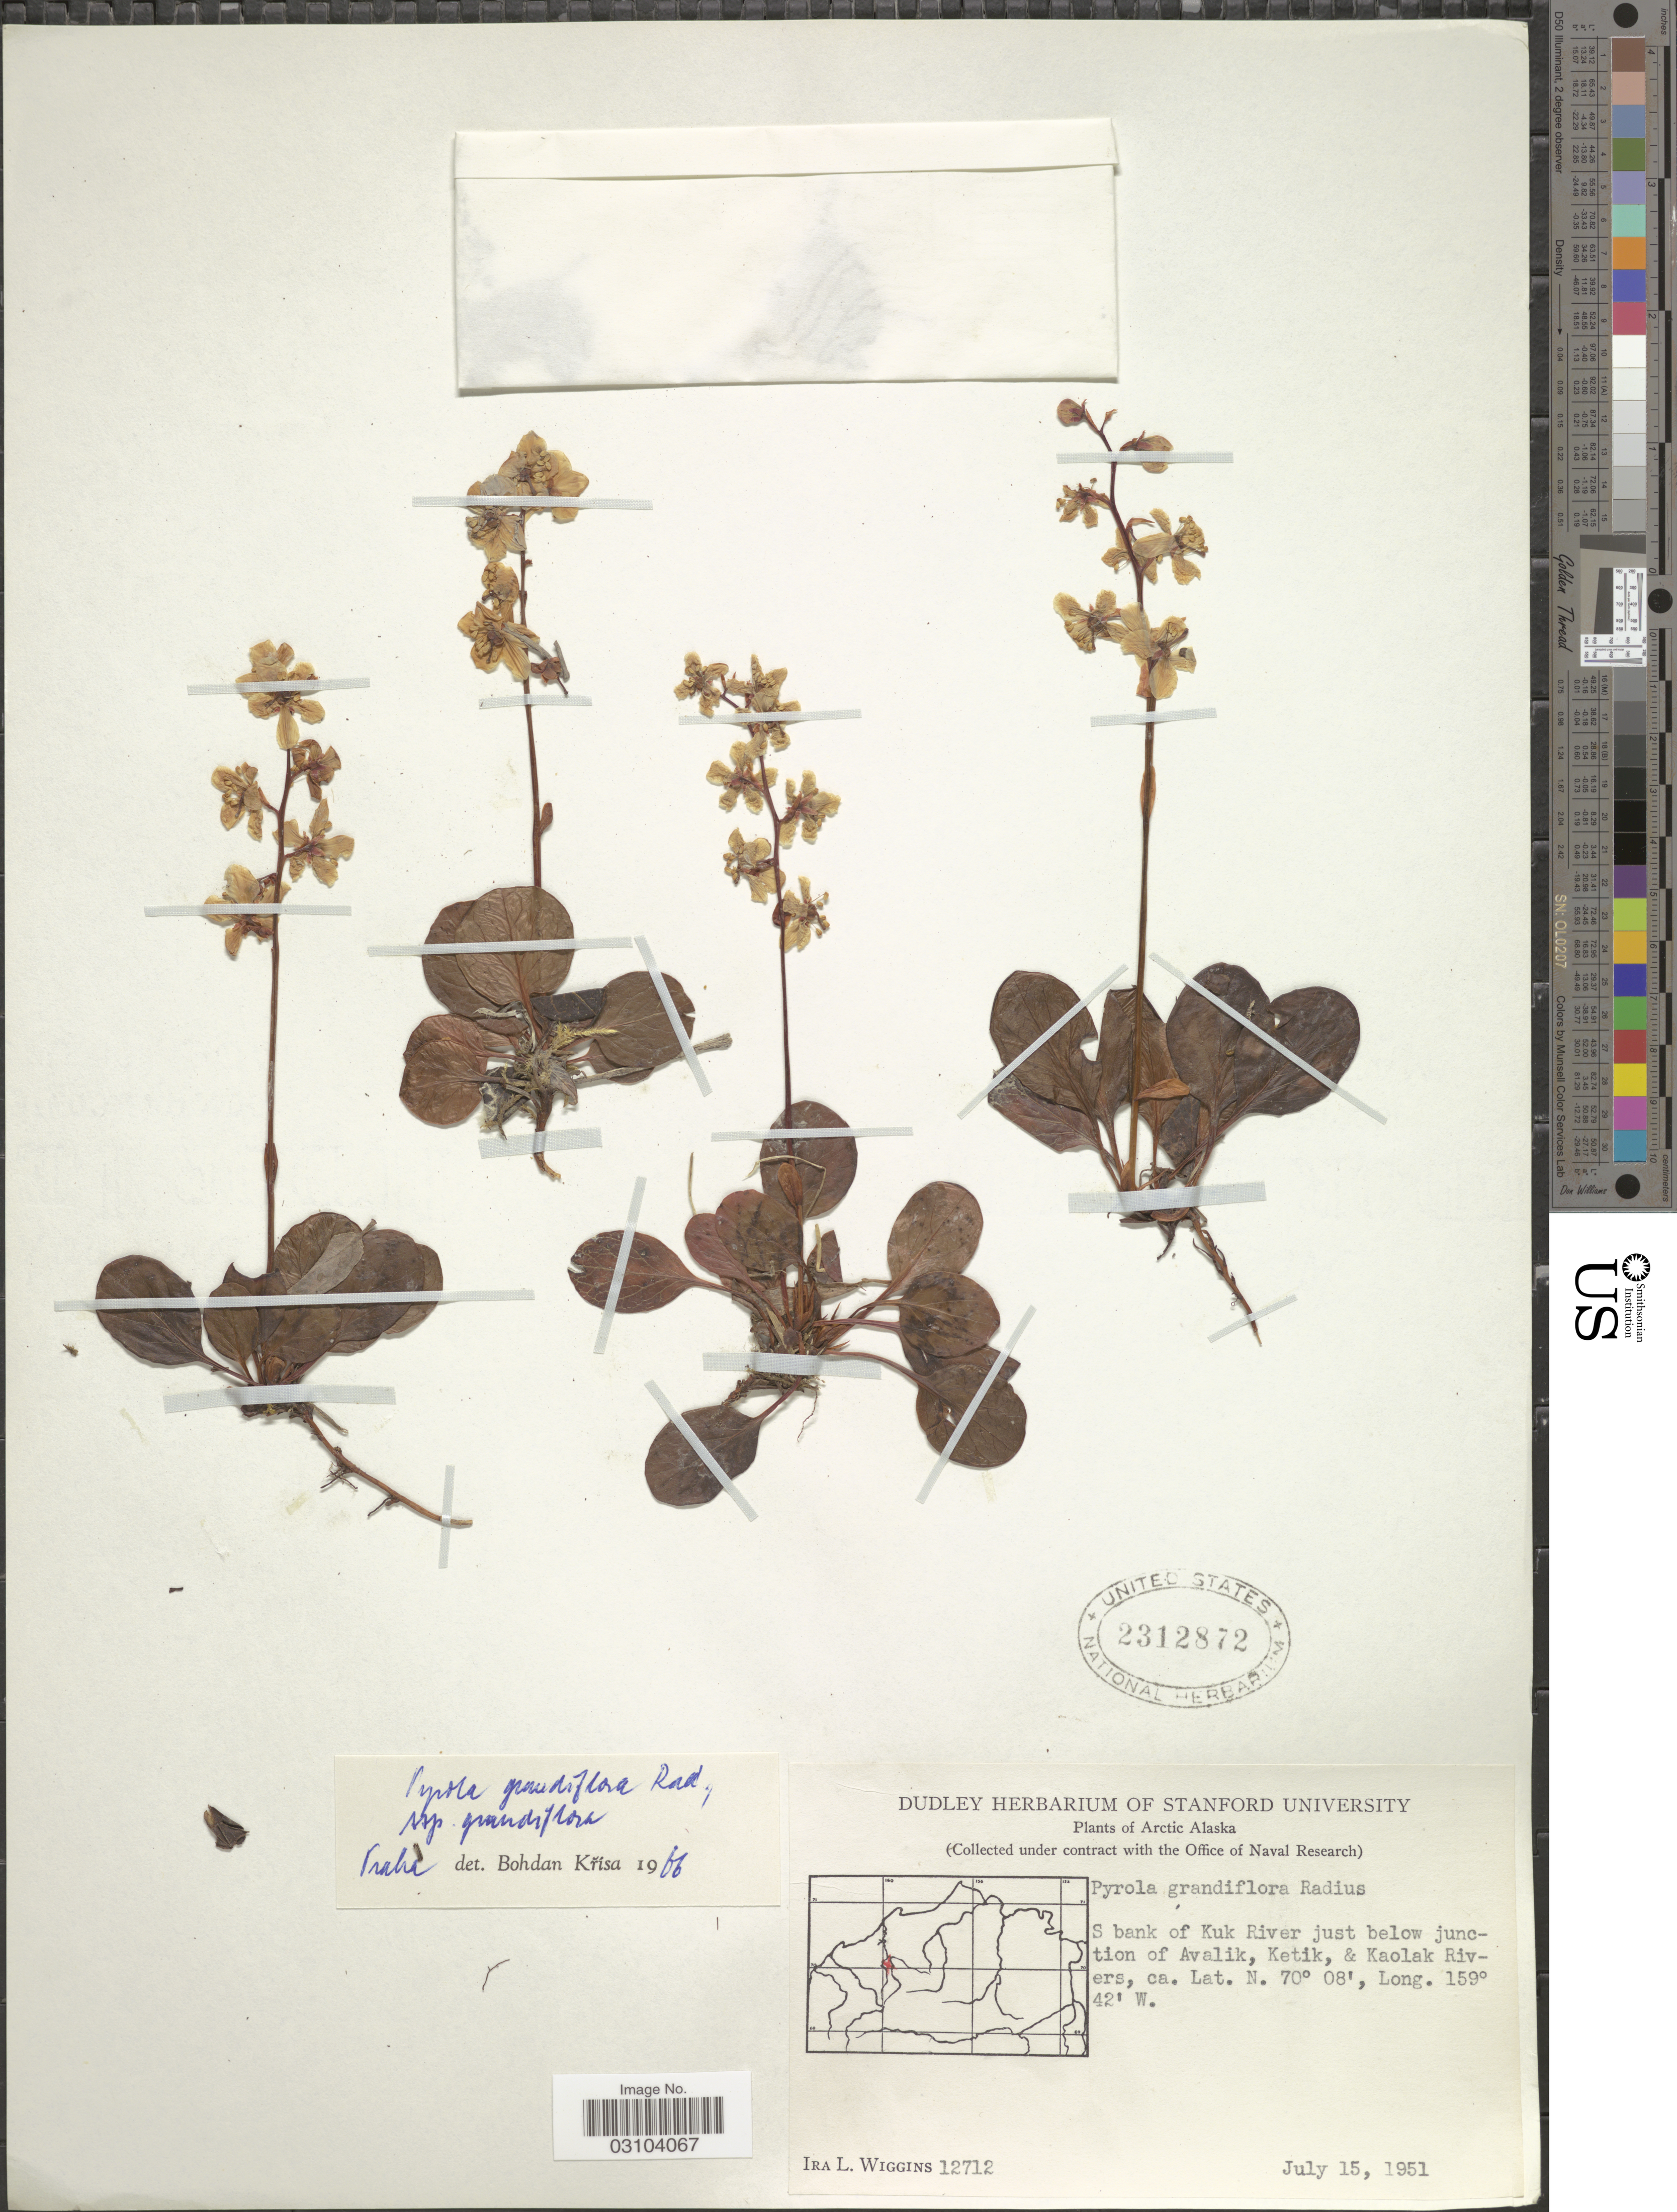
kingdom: Plantae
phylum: Tracheophyta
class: Magnoliopsida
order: Ericales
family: Ericaceae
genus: Pyrola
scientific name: Pyrola grandiflora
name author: Radius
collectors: I. L. Wiggins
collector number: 12712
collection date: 1951-07-15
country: United States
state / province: Alaska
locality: Arctic Alaska. S bank of Kuk River just below junction of Avalik, Ketik, & Koalak Rivers.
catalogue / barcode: US 2312872